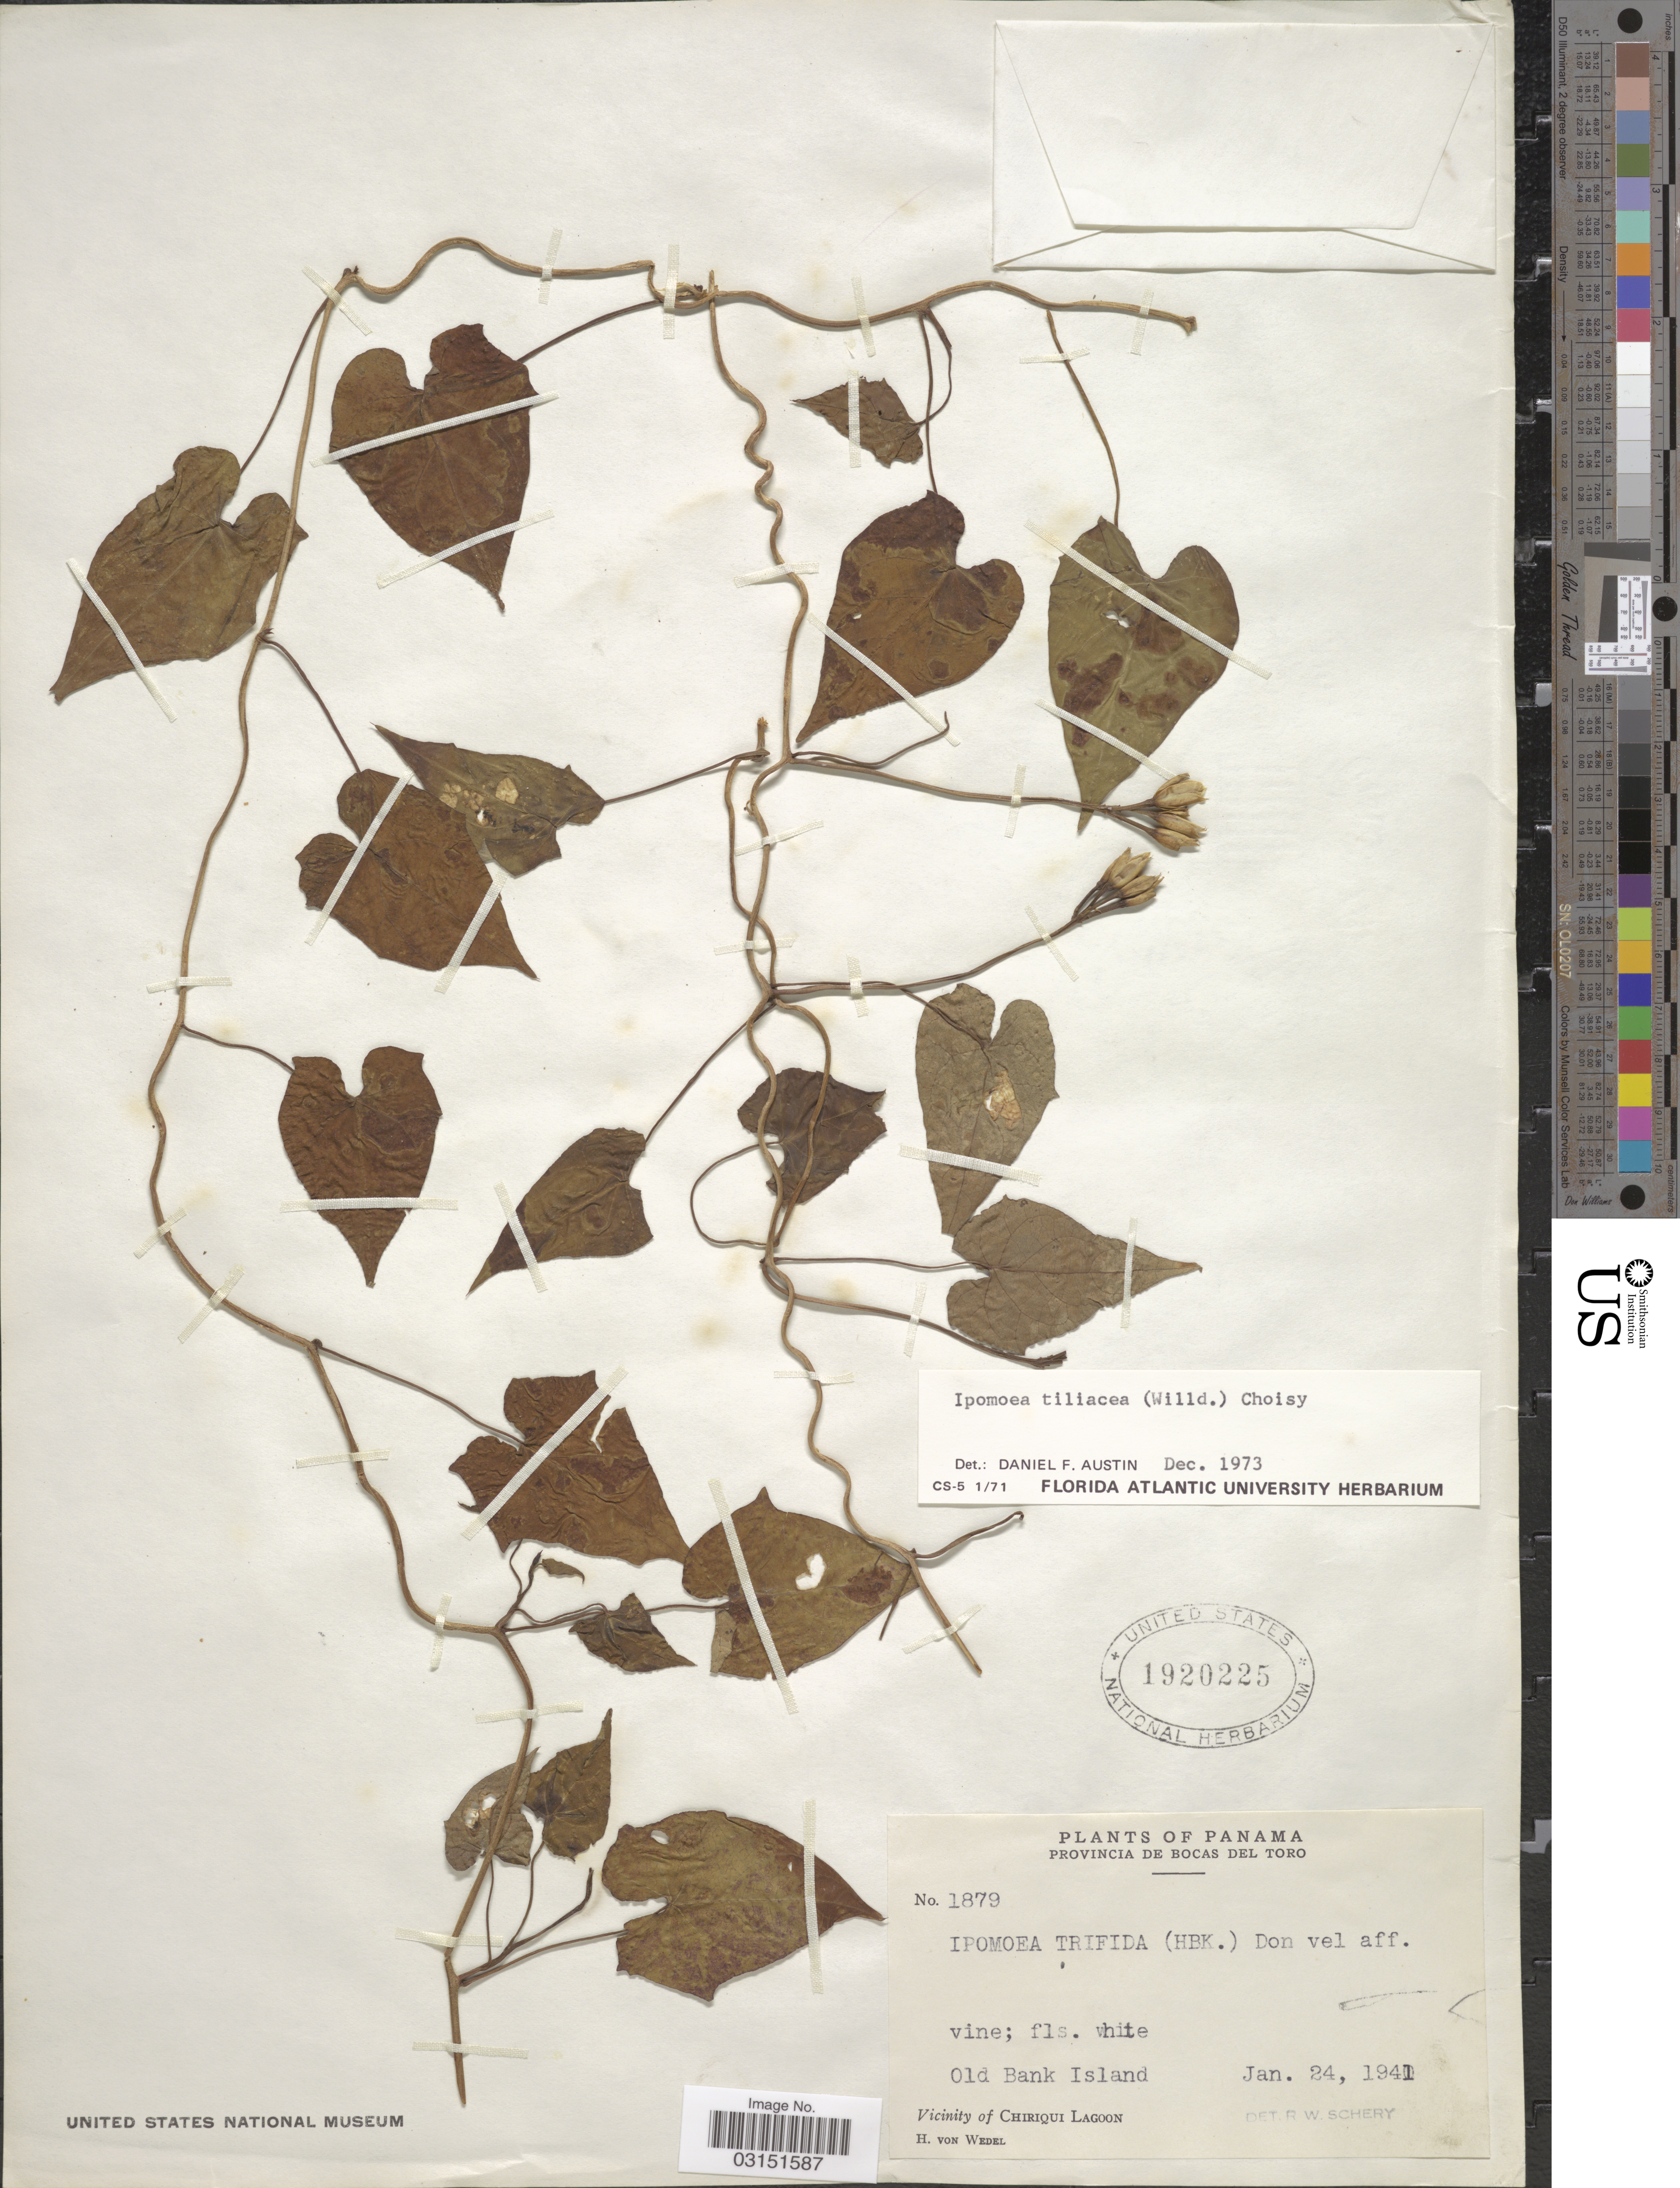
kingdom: Plantae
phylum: Tracheophyta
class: Magnoliopsida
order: Solanales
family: Convolvulaceae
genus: Ipomoea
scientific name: Ipomoea tiliacea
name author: (Willd.) Choisy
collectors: H. von Wedel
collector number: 1879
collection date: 1941-01-24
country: Panama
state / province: Bocas del Toro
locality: Old Bank Island. Vicinity of Chiriqui Lagoon.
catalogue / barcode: US 1920225